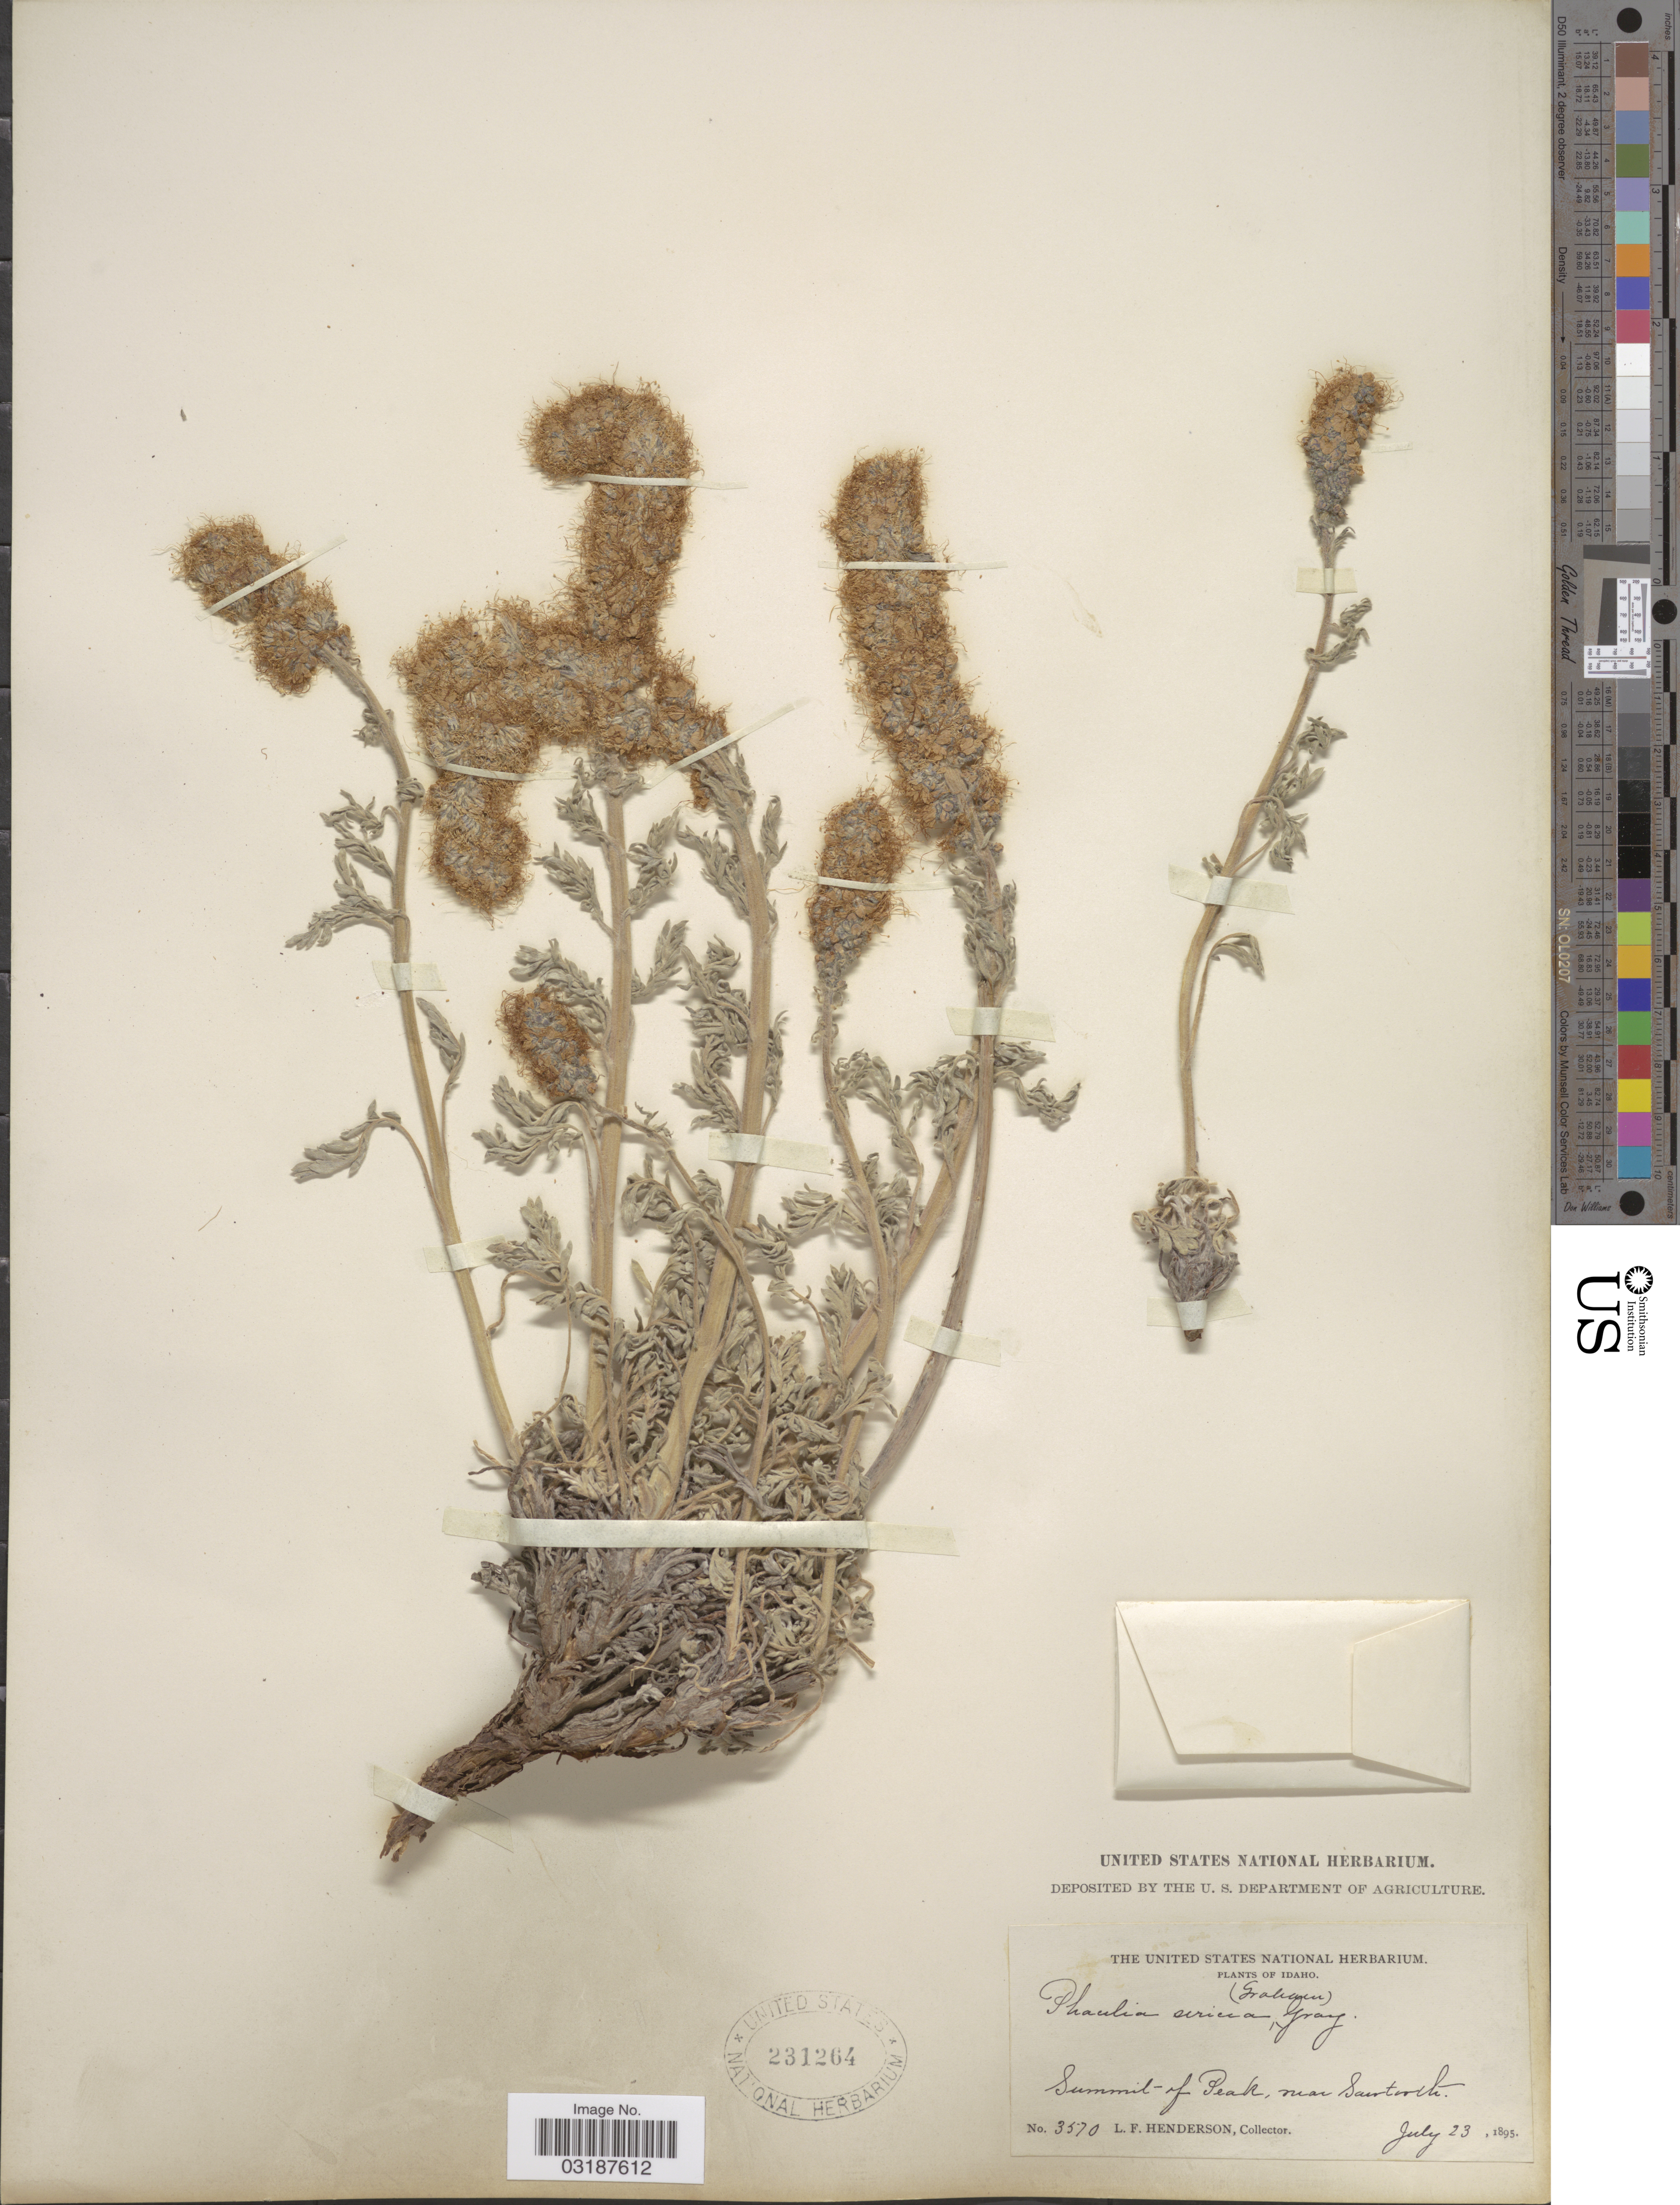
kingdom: Plantae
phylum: Tracheophyta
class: Magnoliopsida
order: Boraginales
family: Hydrophyllaceae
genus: Phacelia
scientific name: Phacelia sericea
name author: (Graham) A. Gray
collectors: L. Henderson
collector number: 3570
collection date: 1895-07-23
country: United States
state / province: Idaho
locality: Summit of Peak, near Sawtooth.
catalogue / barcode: US 231264